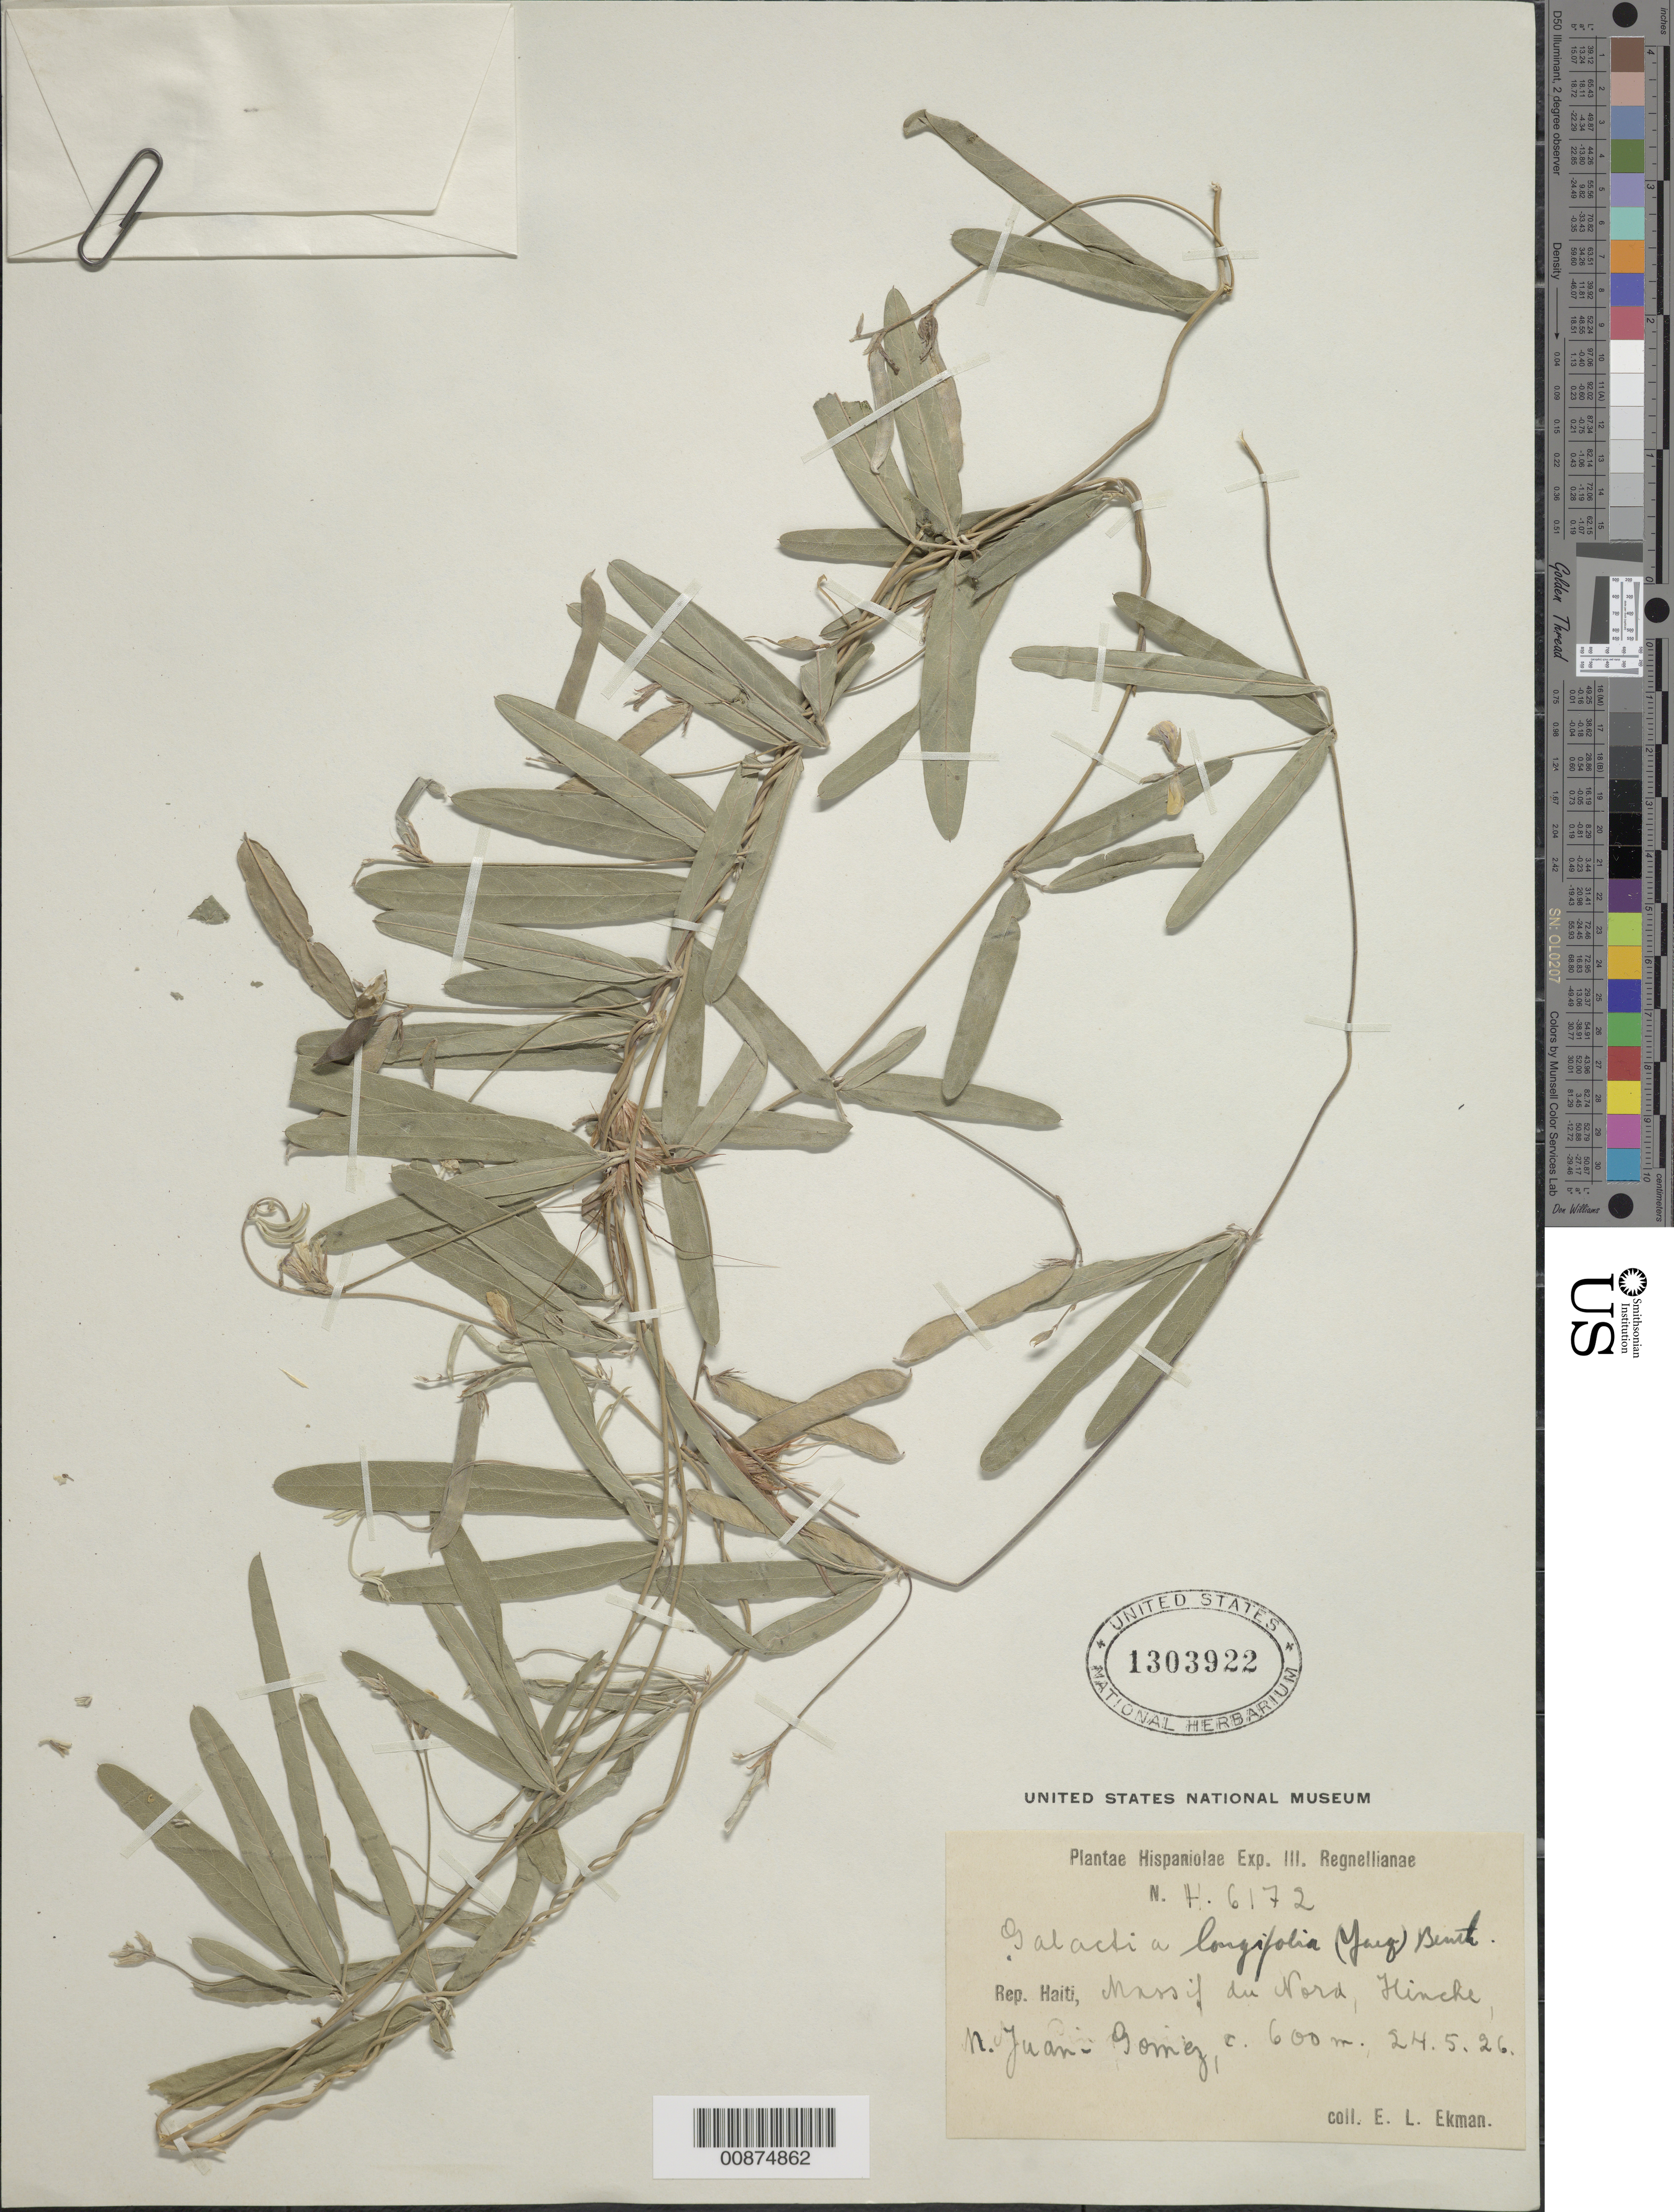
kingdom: Plantae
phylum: Tracheophyta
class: Magnoliopsida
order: Fabales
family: Fabaceae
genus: Galactia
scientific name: Galactia longifolia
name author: (Jacq.) Benth.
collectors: E. L. Ekman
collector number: H 6172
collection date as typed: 24 May 1926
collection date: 1926-05-24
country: Haiti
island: Hispaniola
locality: Massif du Nord, Hinche, M. Juan-Gomez.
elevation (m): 600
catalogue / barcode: US 1303922